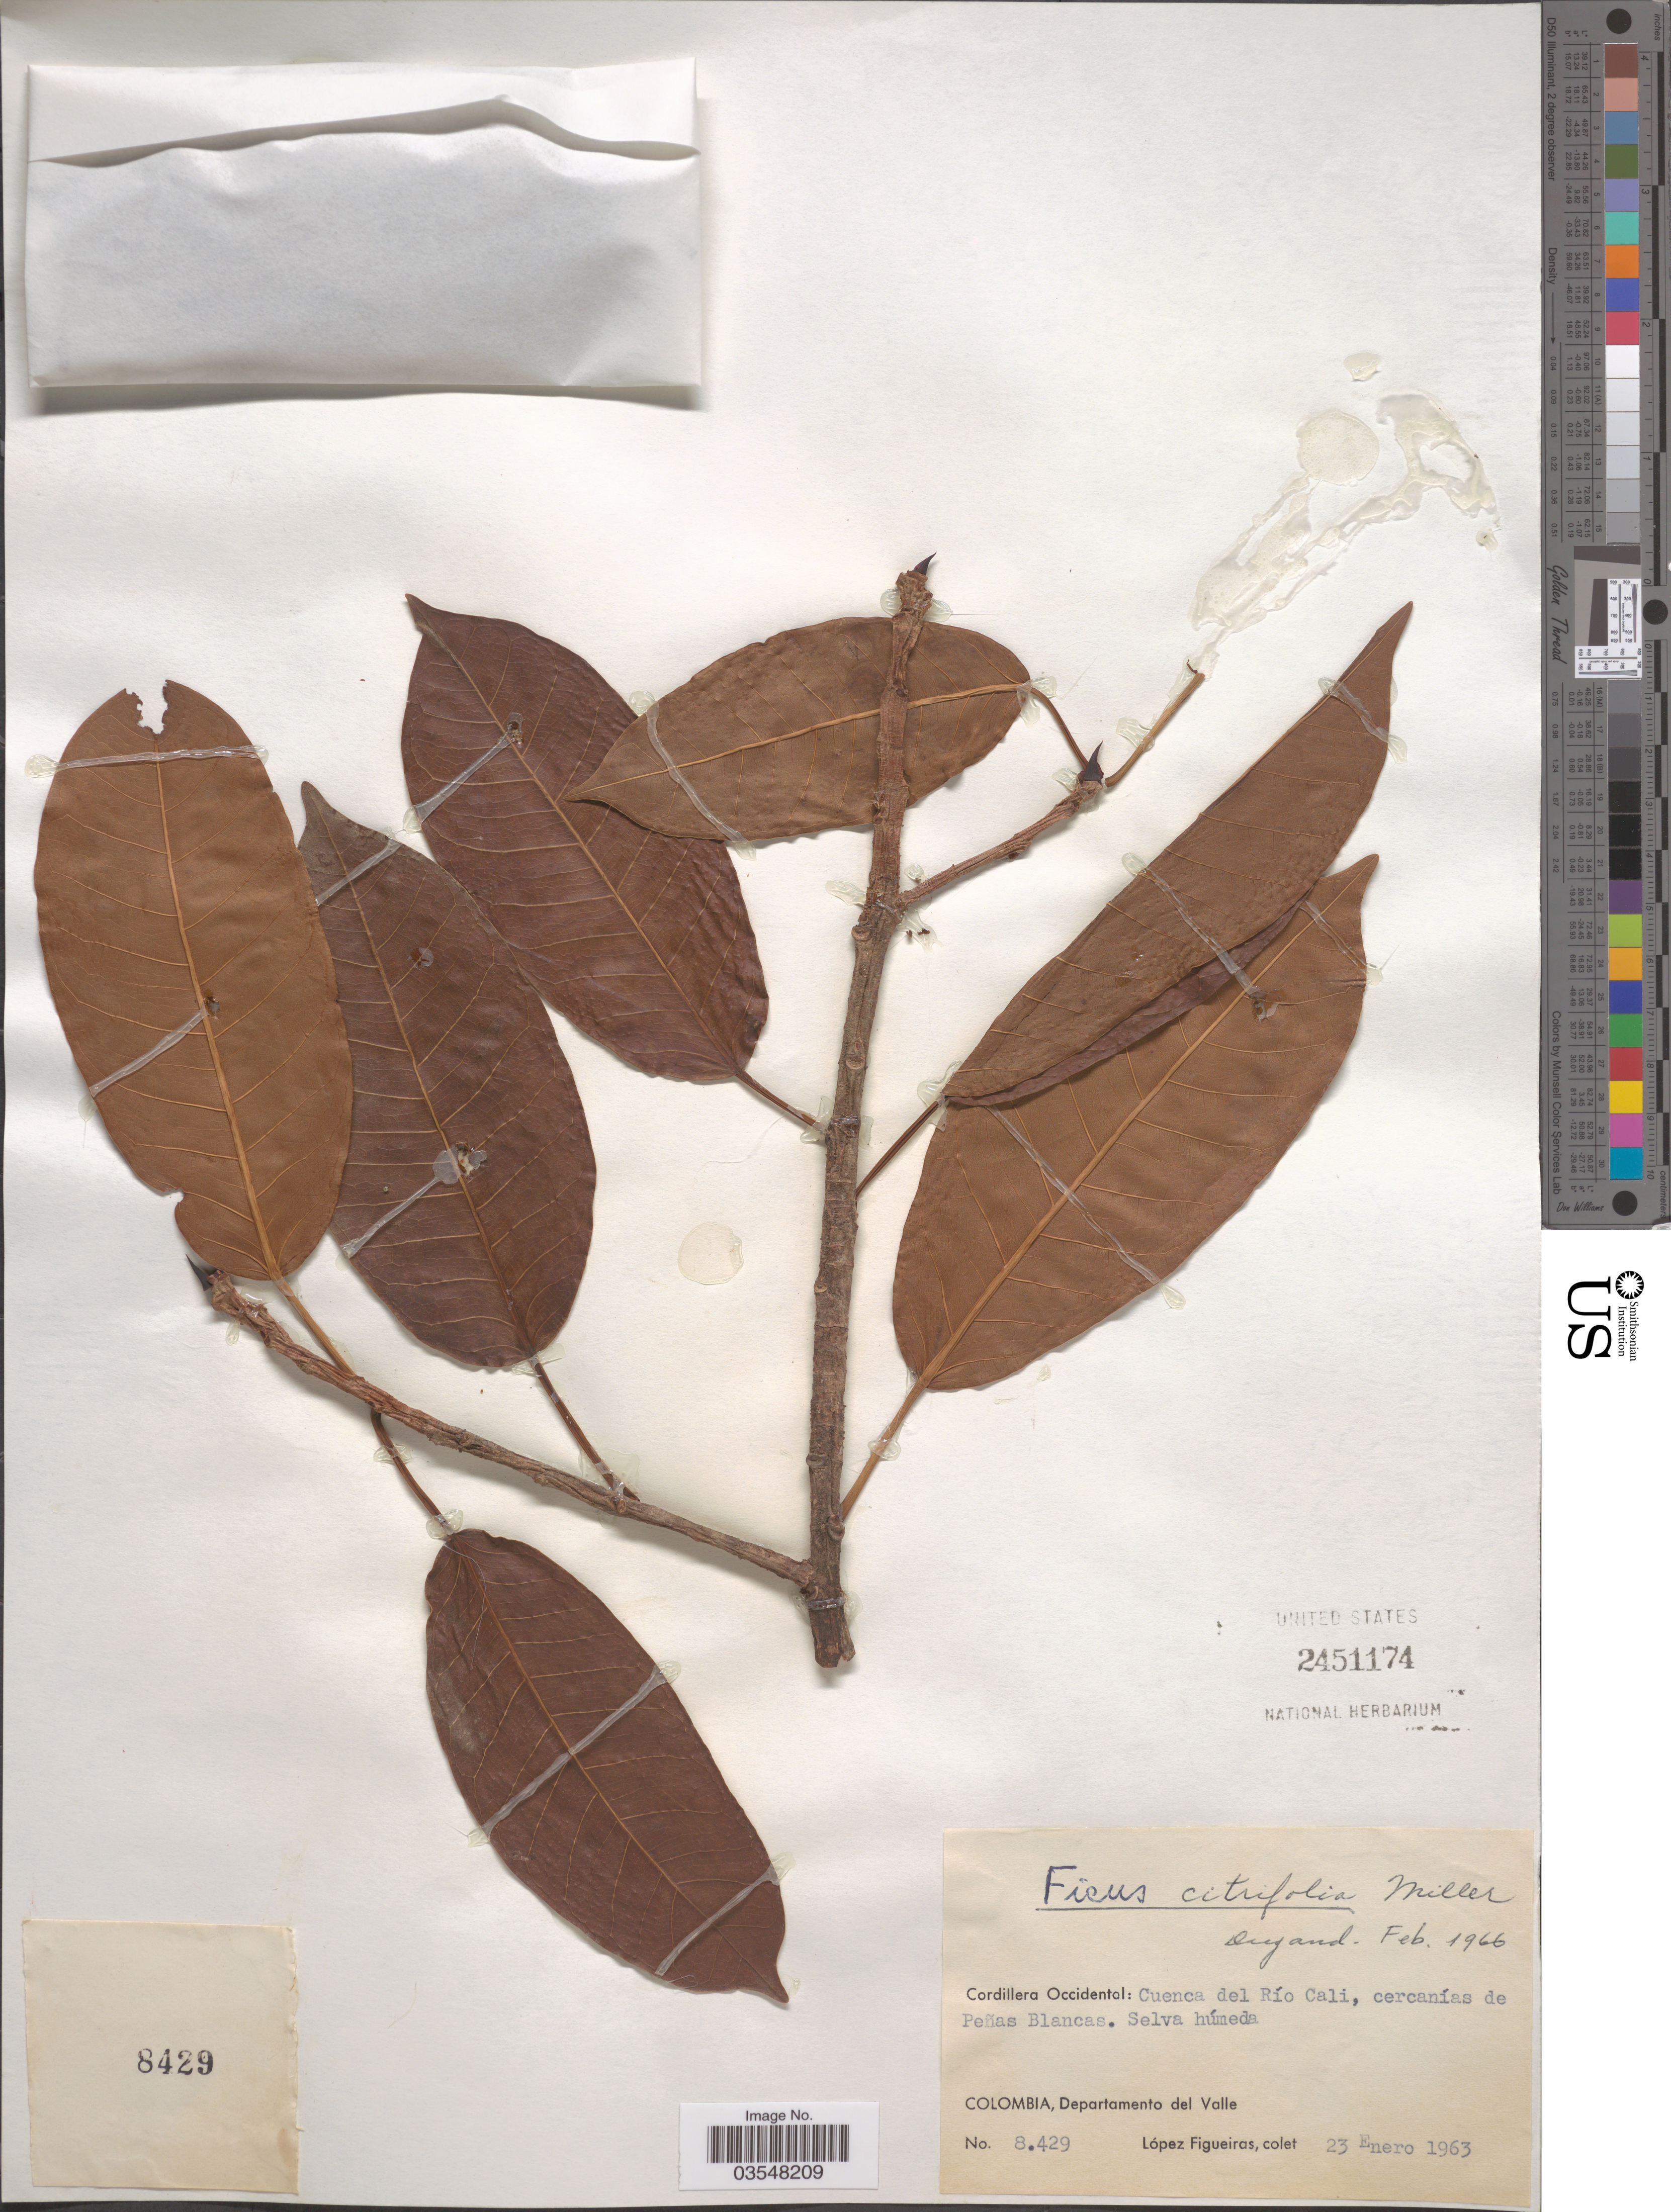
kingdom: Plantae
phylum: Tracheophyta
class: Magnoliopsida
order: Rosales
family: Moraceae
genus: Ficus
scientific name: Ficus citrifolia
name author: Mill.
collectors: M. López Figueiras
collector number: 8429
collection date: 1963-01-23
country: Colombia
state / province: Valle del Cauca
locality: Cordillera Occidental: Cuenca del Río Cali, cercanías de Peñas Blancas. Departamento del Valle.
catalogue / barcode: US 2451174